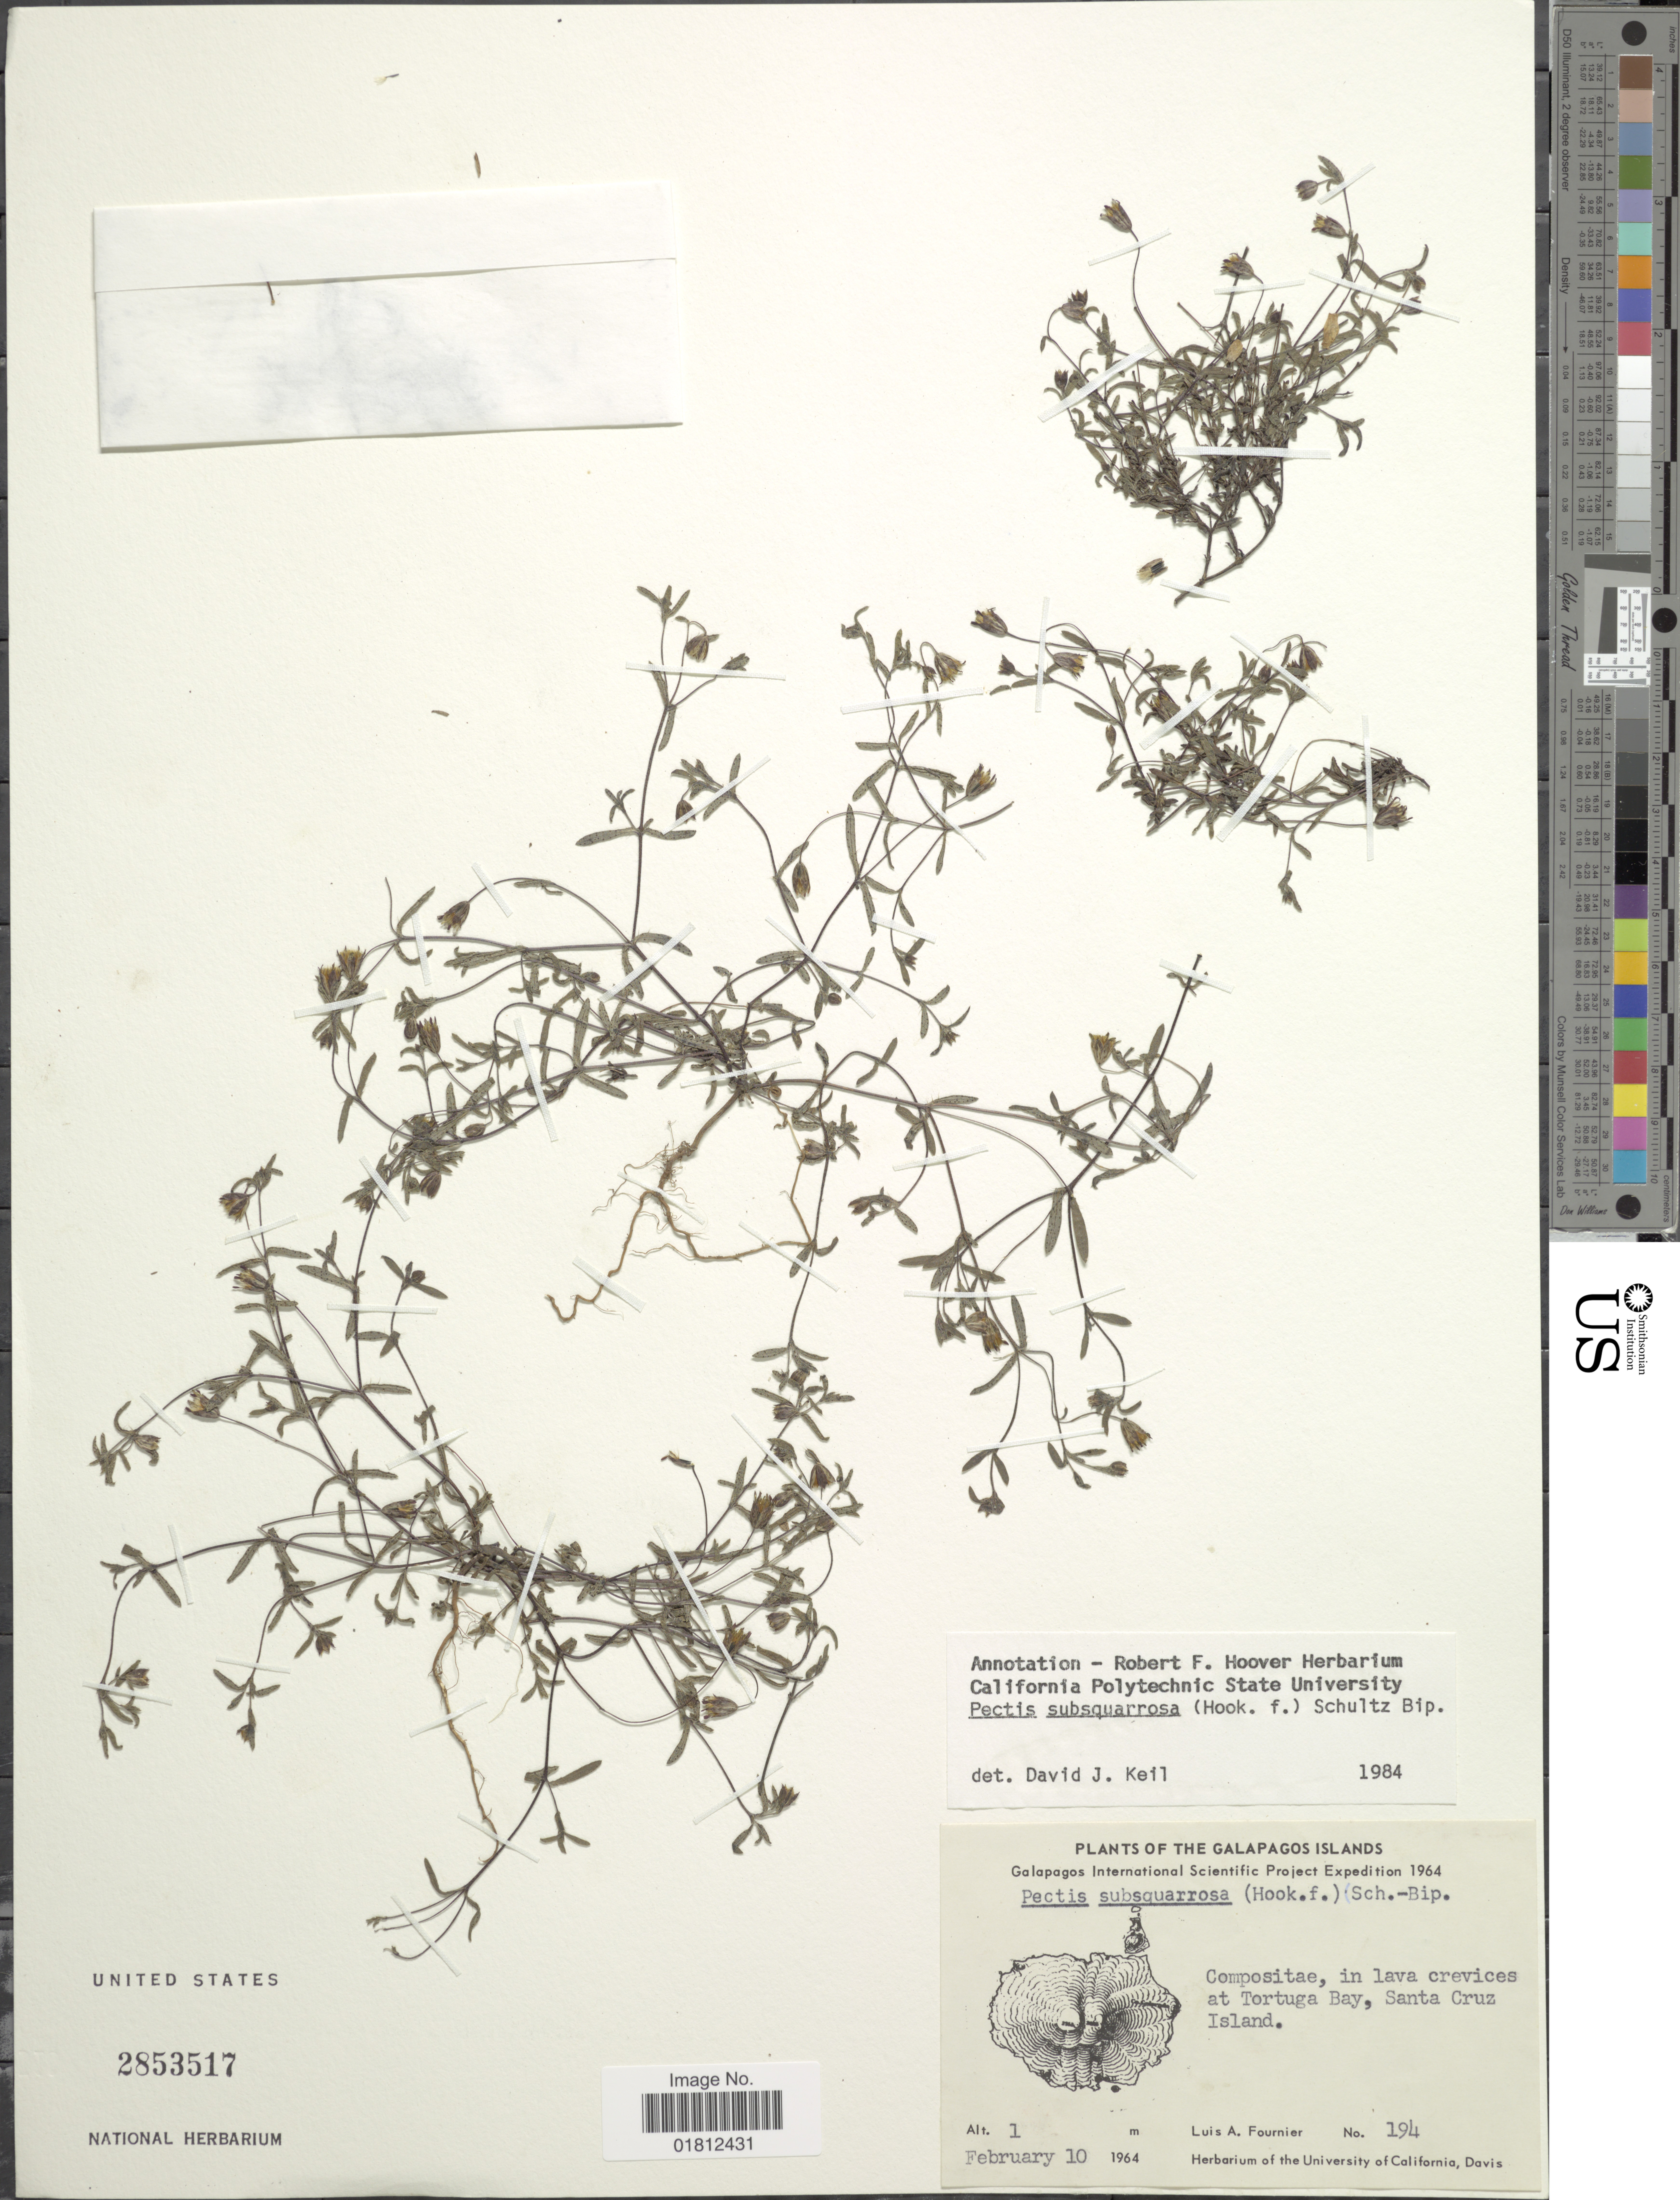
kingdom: Plantae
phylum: Tracheophyta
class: Magnoliopsida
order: Asterales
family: Asteraceae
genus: Pectis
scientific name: Pectis subsquarrosa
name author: (Hook. f.) Sch. Bip.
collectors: L. A. Fournier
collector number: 194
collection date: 1964-02-10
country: Ecuador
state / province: Colón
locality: Galapagos Islands, in lava crevices at Tortuga Bay, Santa Cruz Island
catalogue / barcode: US 2853517